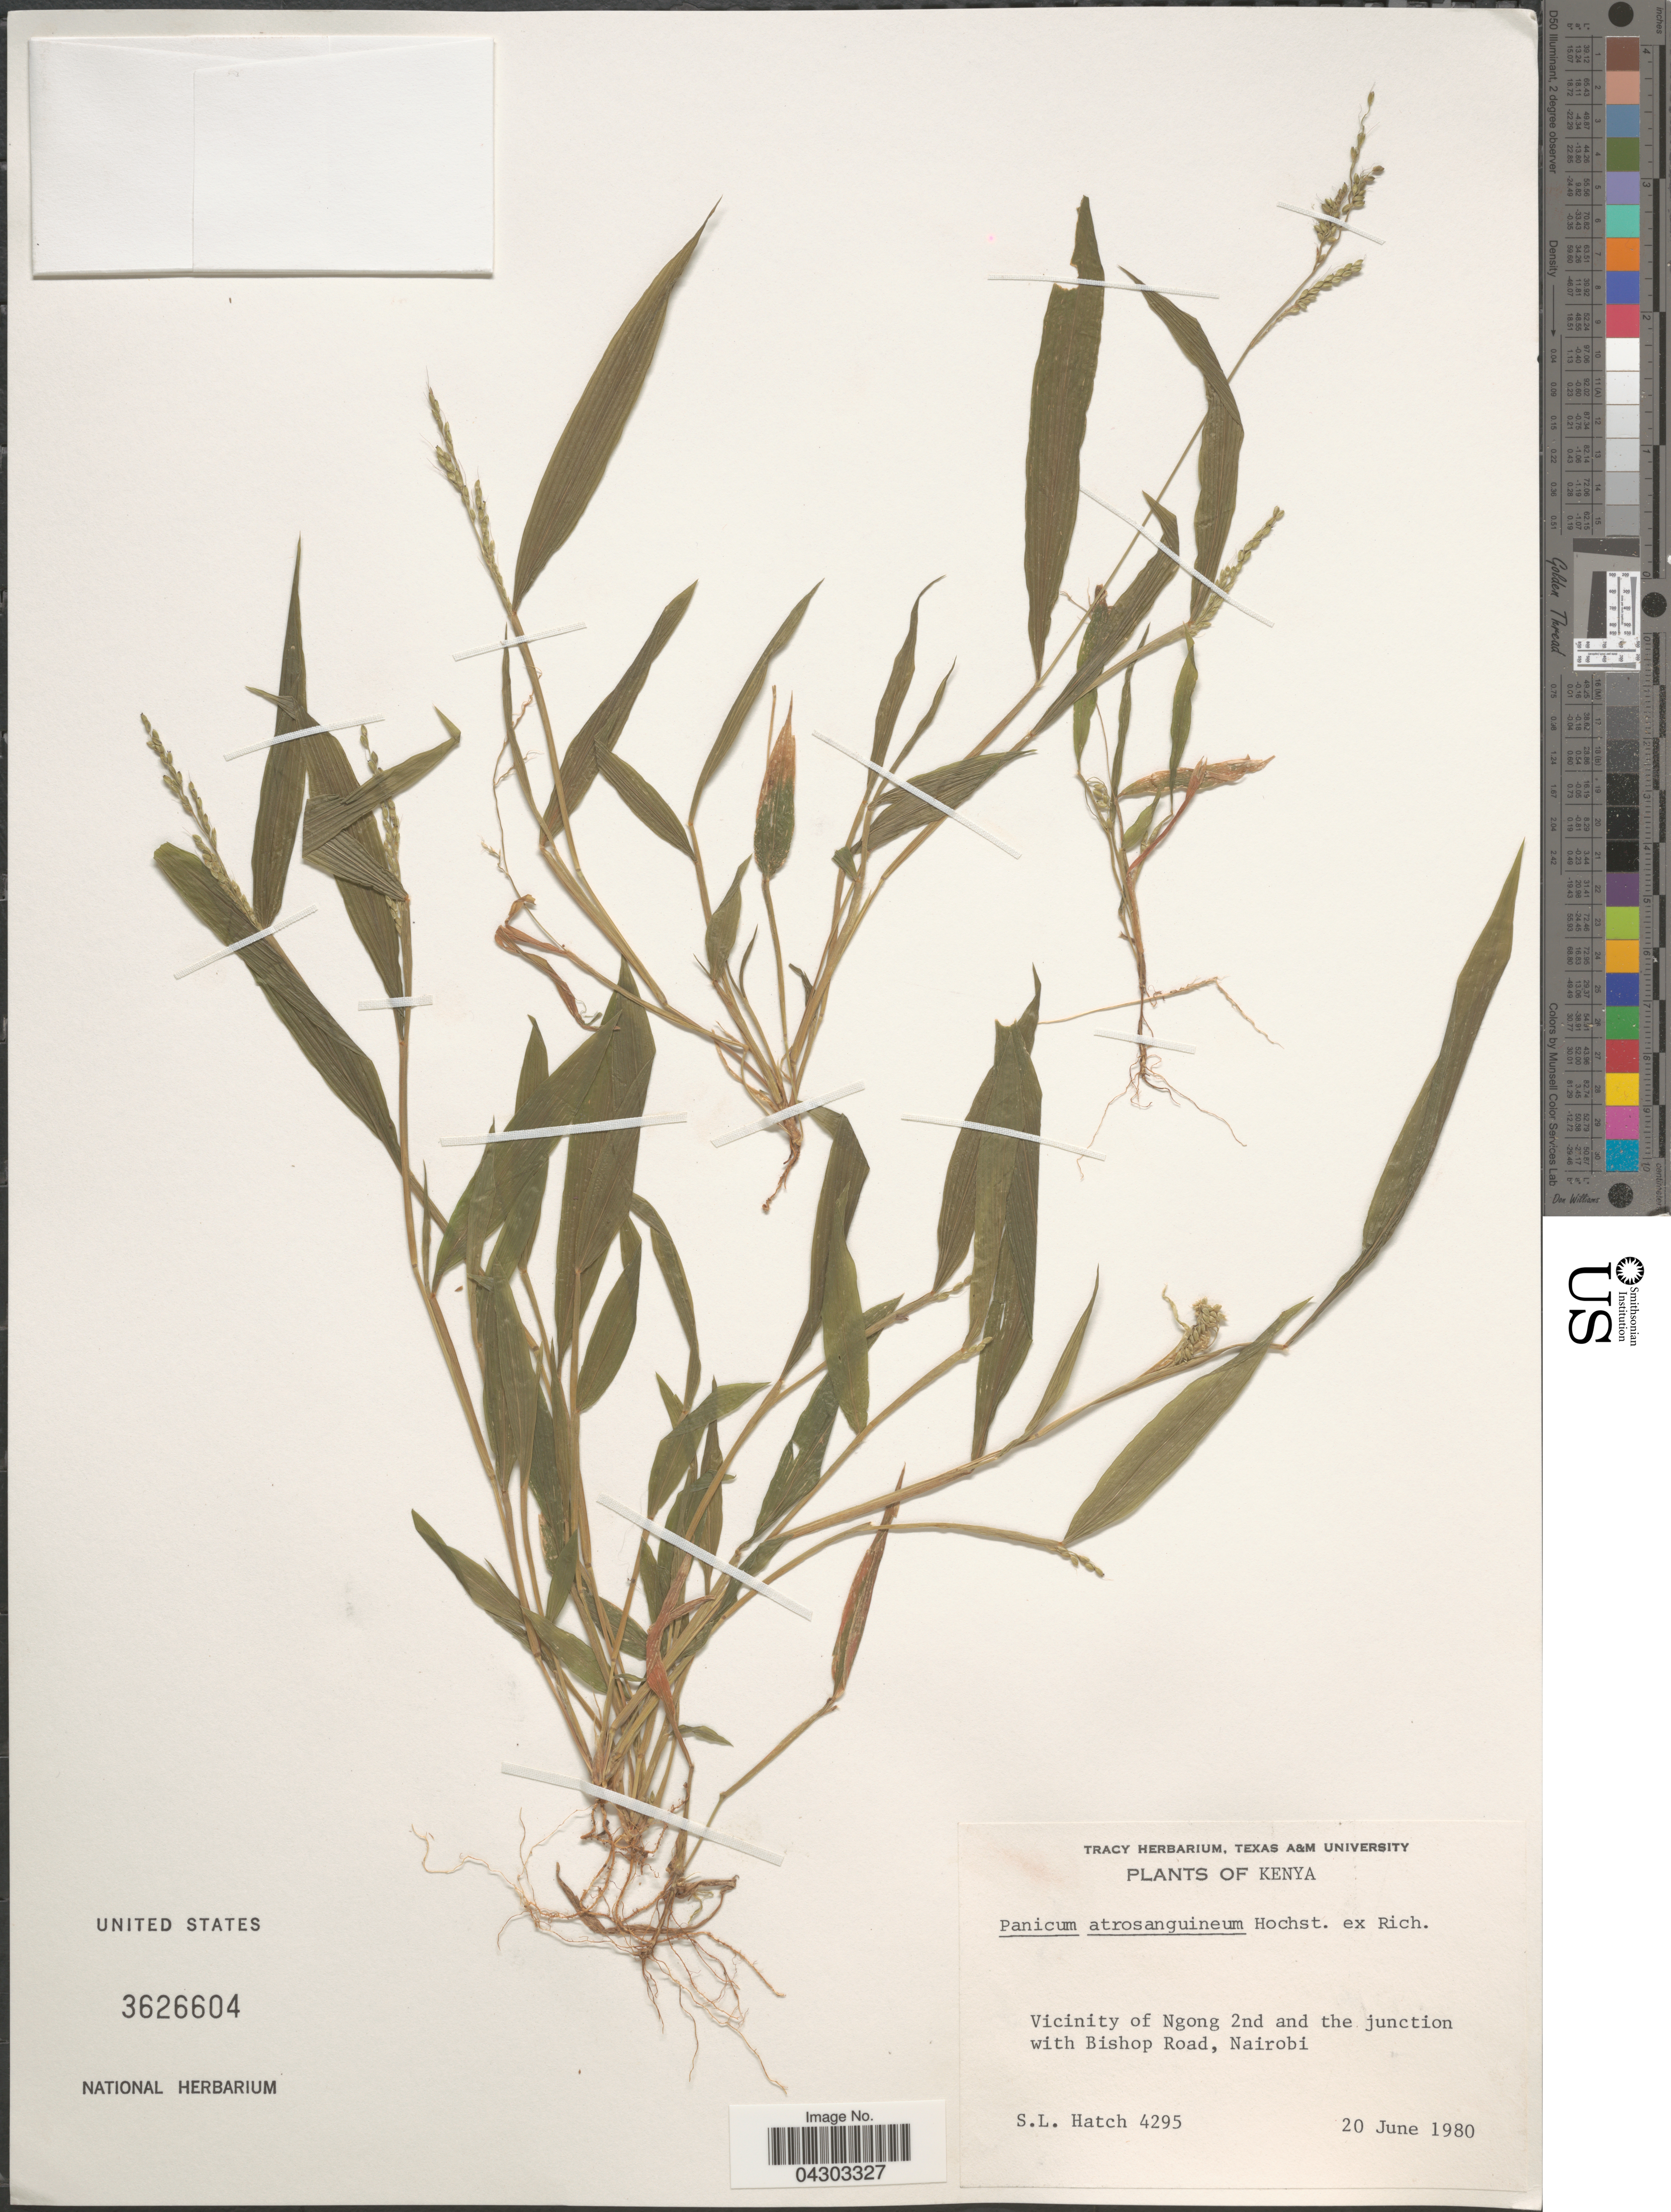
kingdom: Plantae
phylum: Tracheophyta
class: Liliopsida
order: Poales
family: Poaceae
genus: Panicum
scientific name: Panicum austroasiaticum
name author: Ohwi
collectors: S. Hatch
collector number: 4295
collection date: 1980-06-20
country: Kenya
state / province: Nairobi Area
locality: Vicinity of Ngong 2nd and the junction with Bishop Road.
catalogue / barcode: US 3626604